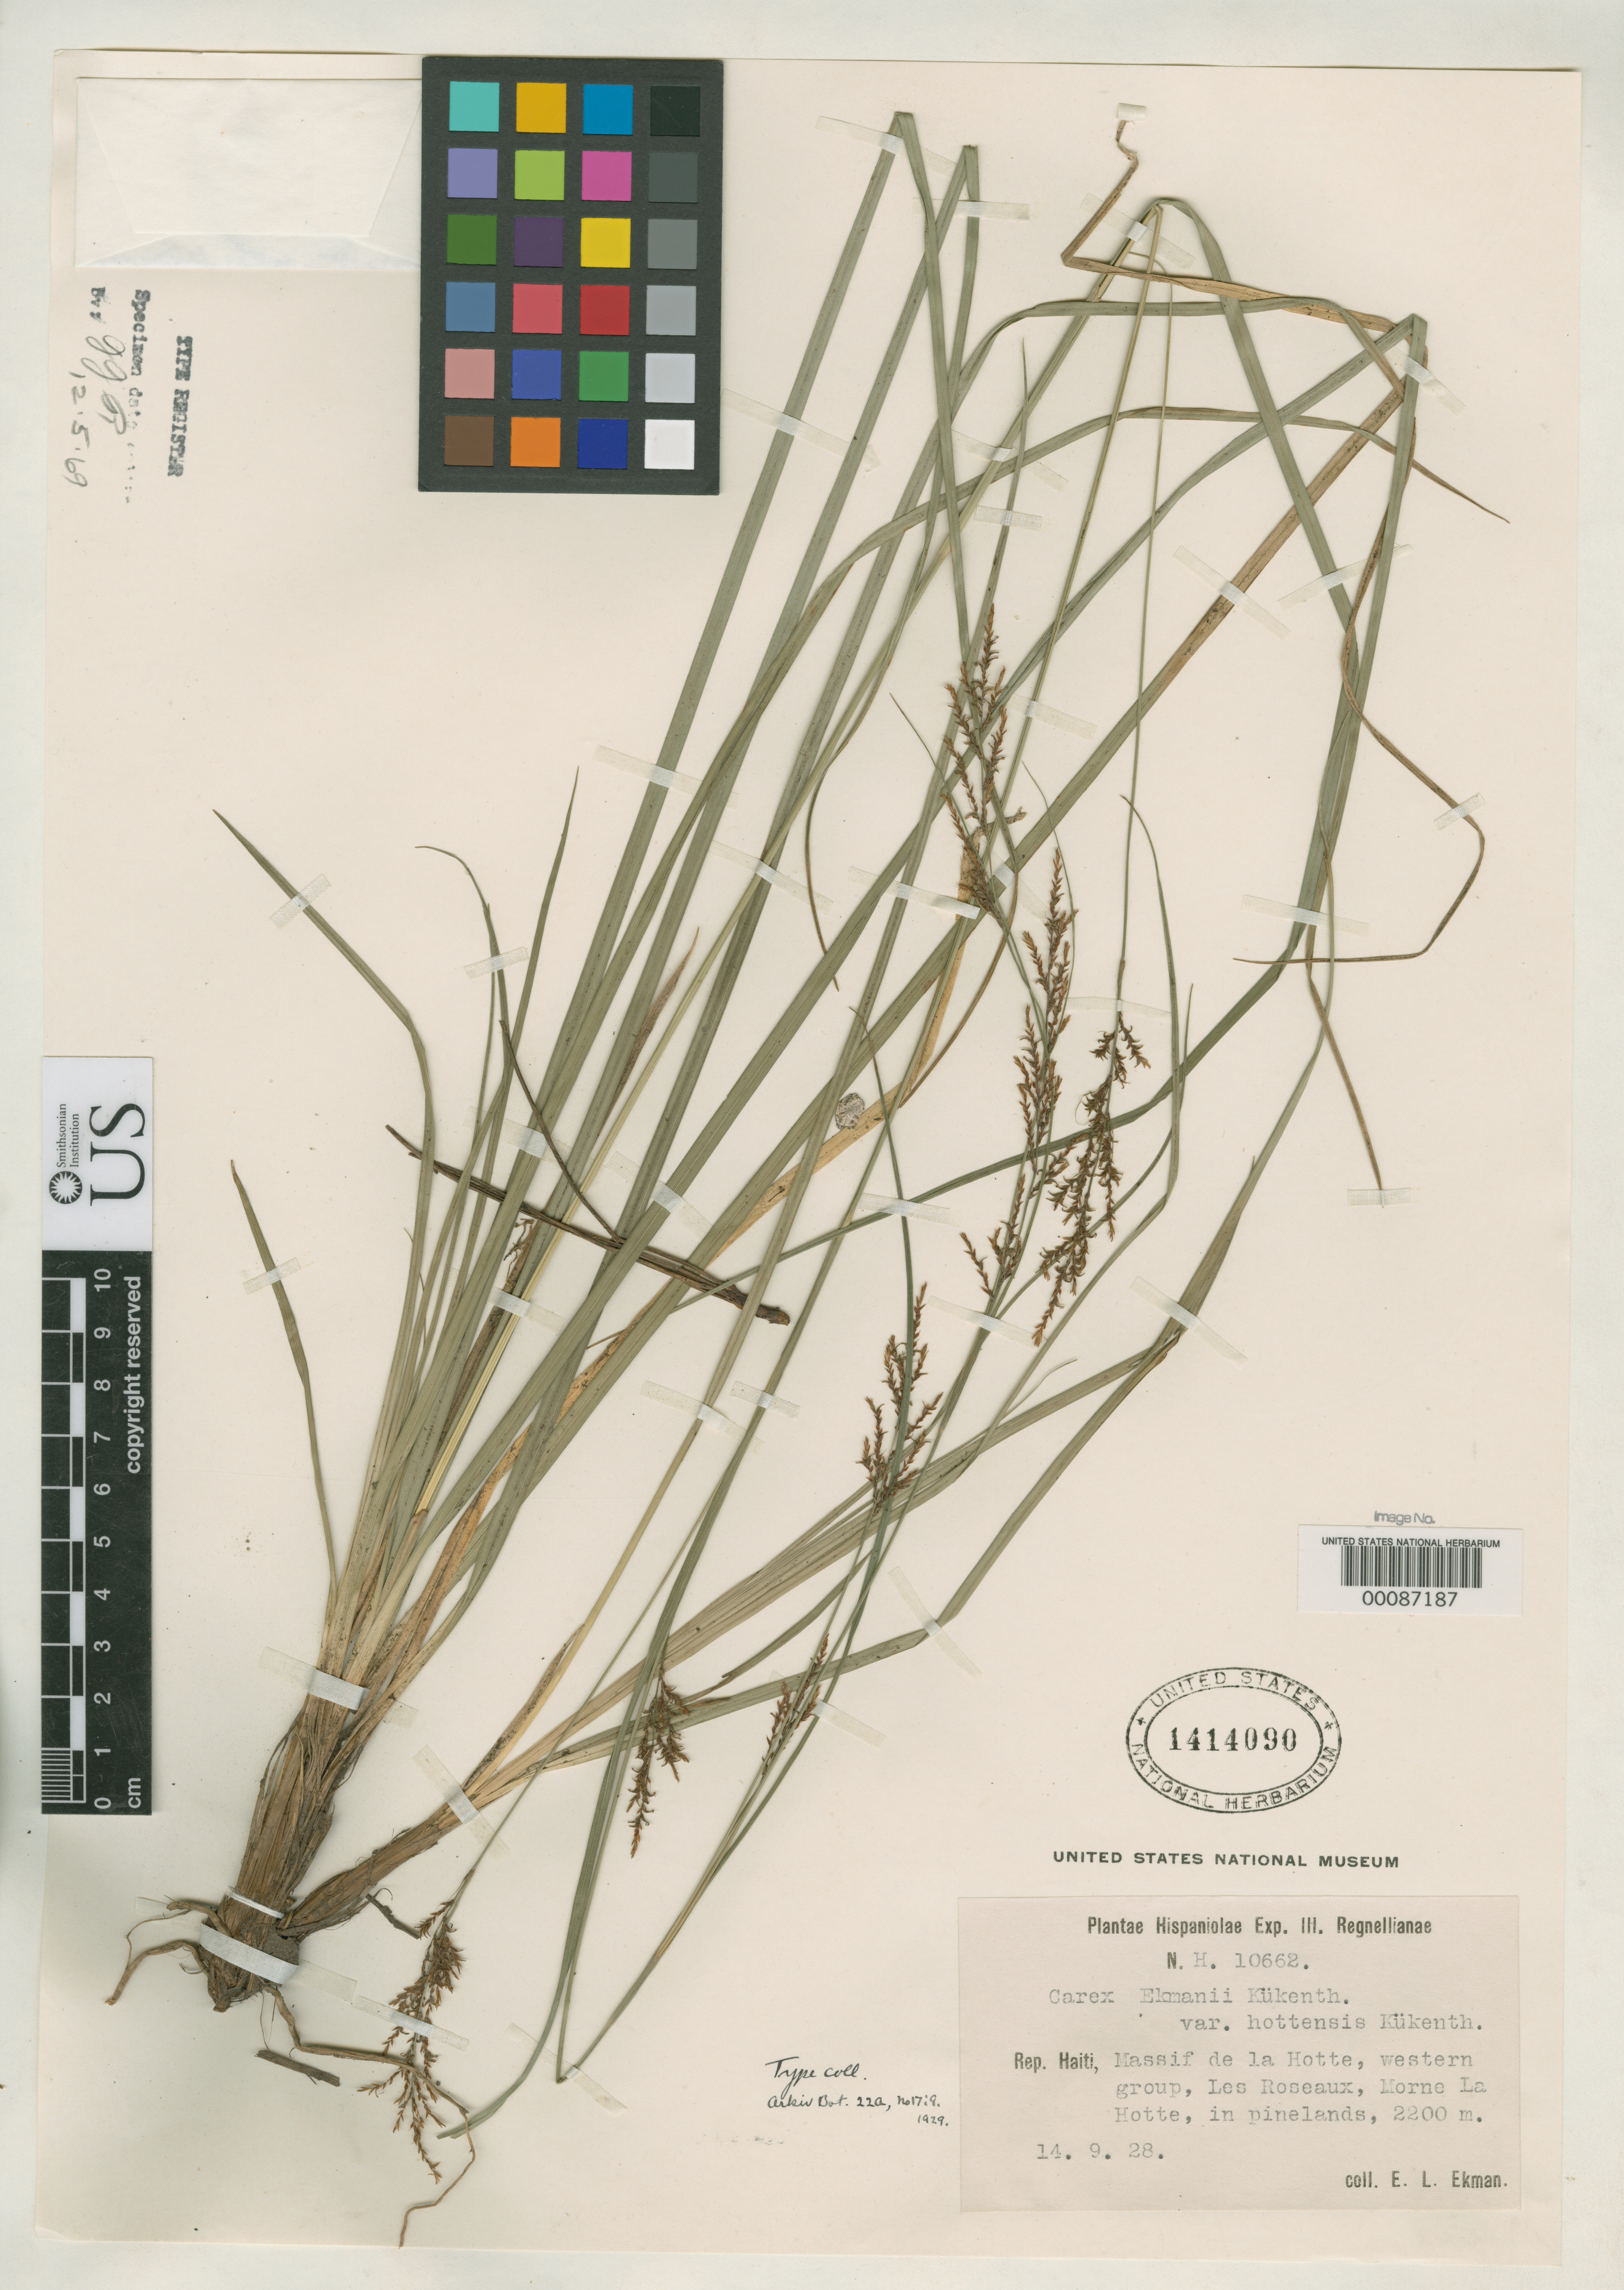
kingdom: Plantae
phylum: Tracheophyta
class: Liliopsida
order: Poales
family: Cyperaceae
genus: Carex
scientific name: Carex ekmanii var. hottensis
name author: Kük. & Ekman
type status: Paratype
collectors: E. L. Ekman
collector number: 10662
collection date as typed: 14 Sep 1928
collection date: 1928-09-14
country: Haiti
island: Hispaniola Island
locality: Massife de La Hotte, western group, Los Roseaux, Morne La Hotte.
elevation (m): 2200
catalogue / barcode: US 1414090